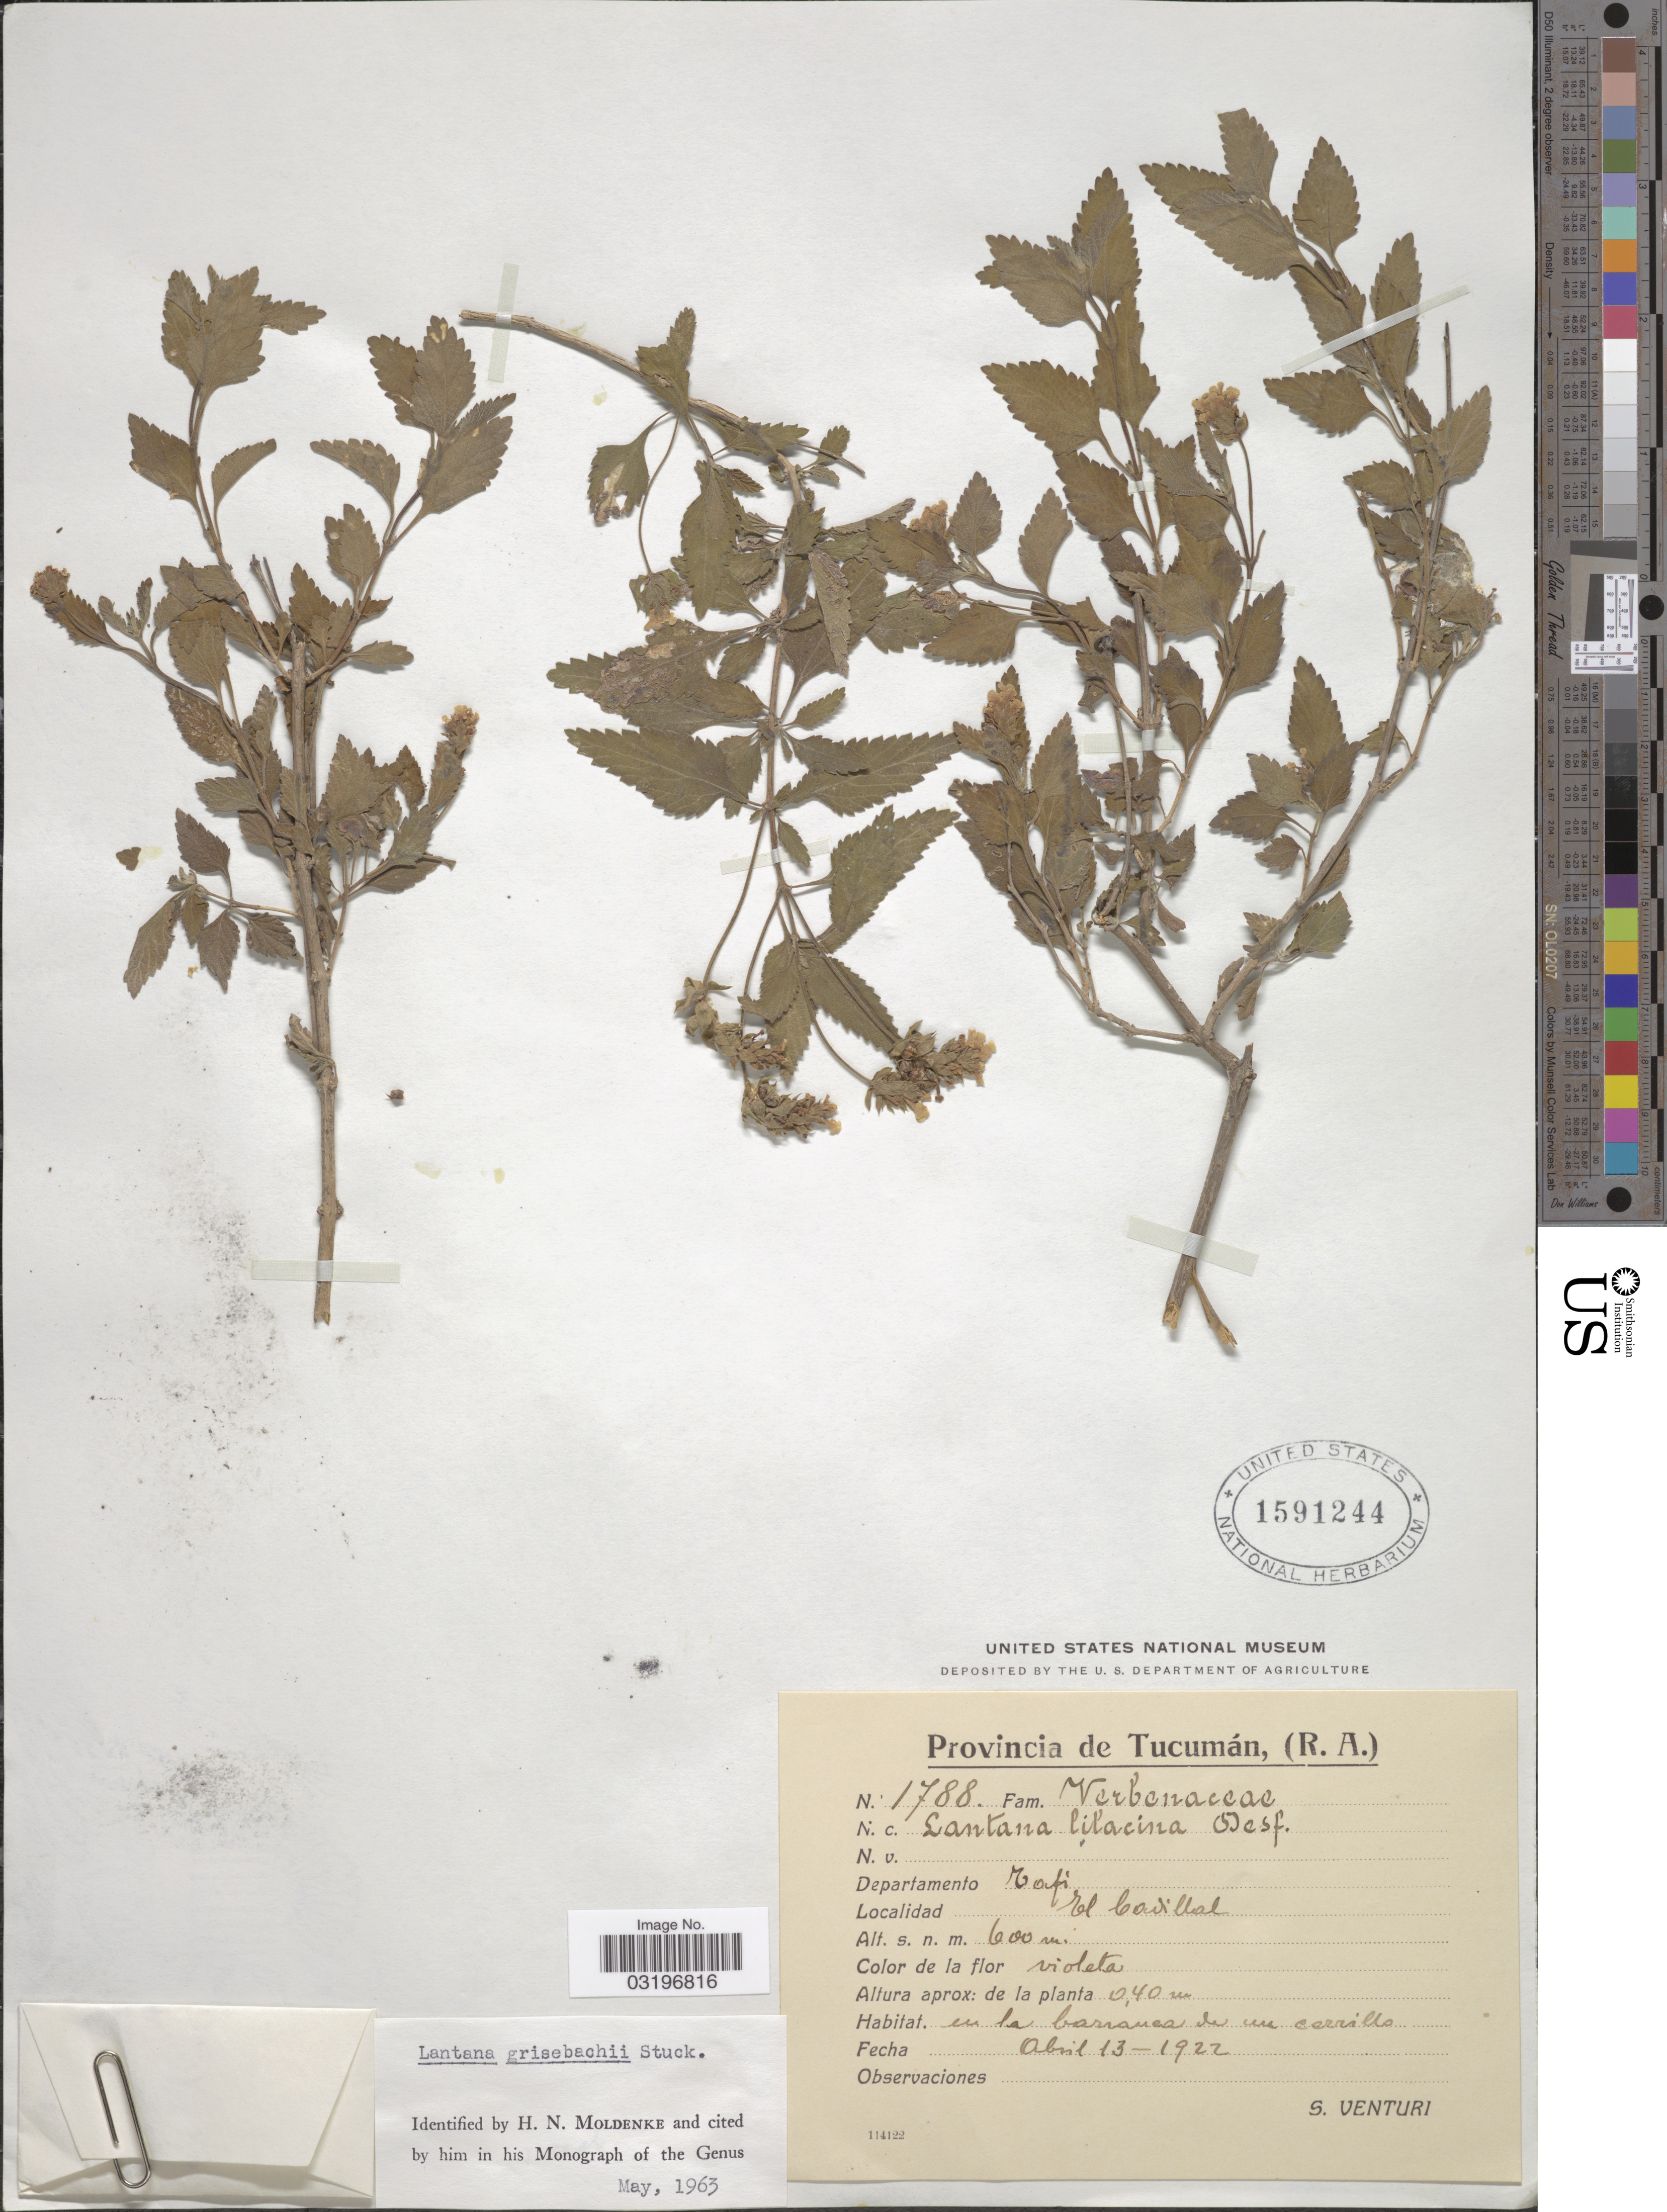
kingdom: Plantae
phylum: Tracheophyta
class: Magnoliopsida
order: Lamiales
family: Verbenaceae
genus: Lantana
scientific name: Lantana grisebachii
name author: Stuck. ex Seckt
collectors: S. Venturi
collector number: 1788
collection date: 1922-04-13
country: Argentina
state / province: Tucuman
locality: Departamento Tafi, El Cadillal.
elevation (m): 600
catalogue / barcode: US 1591244